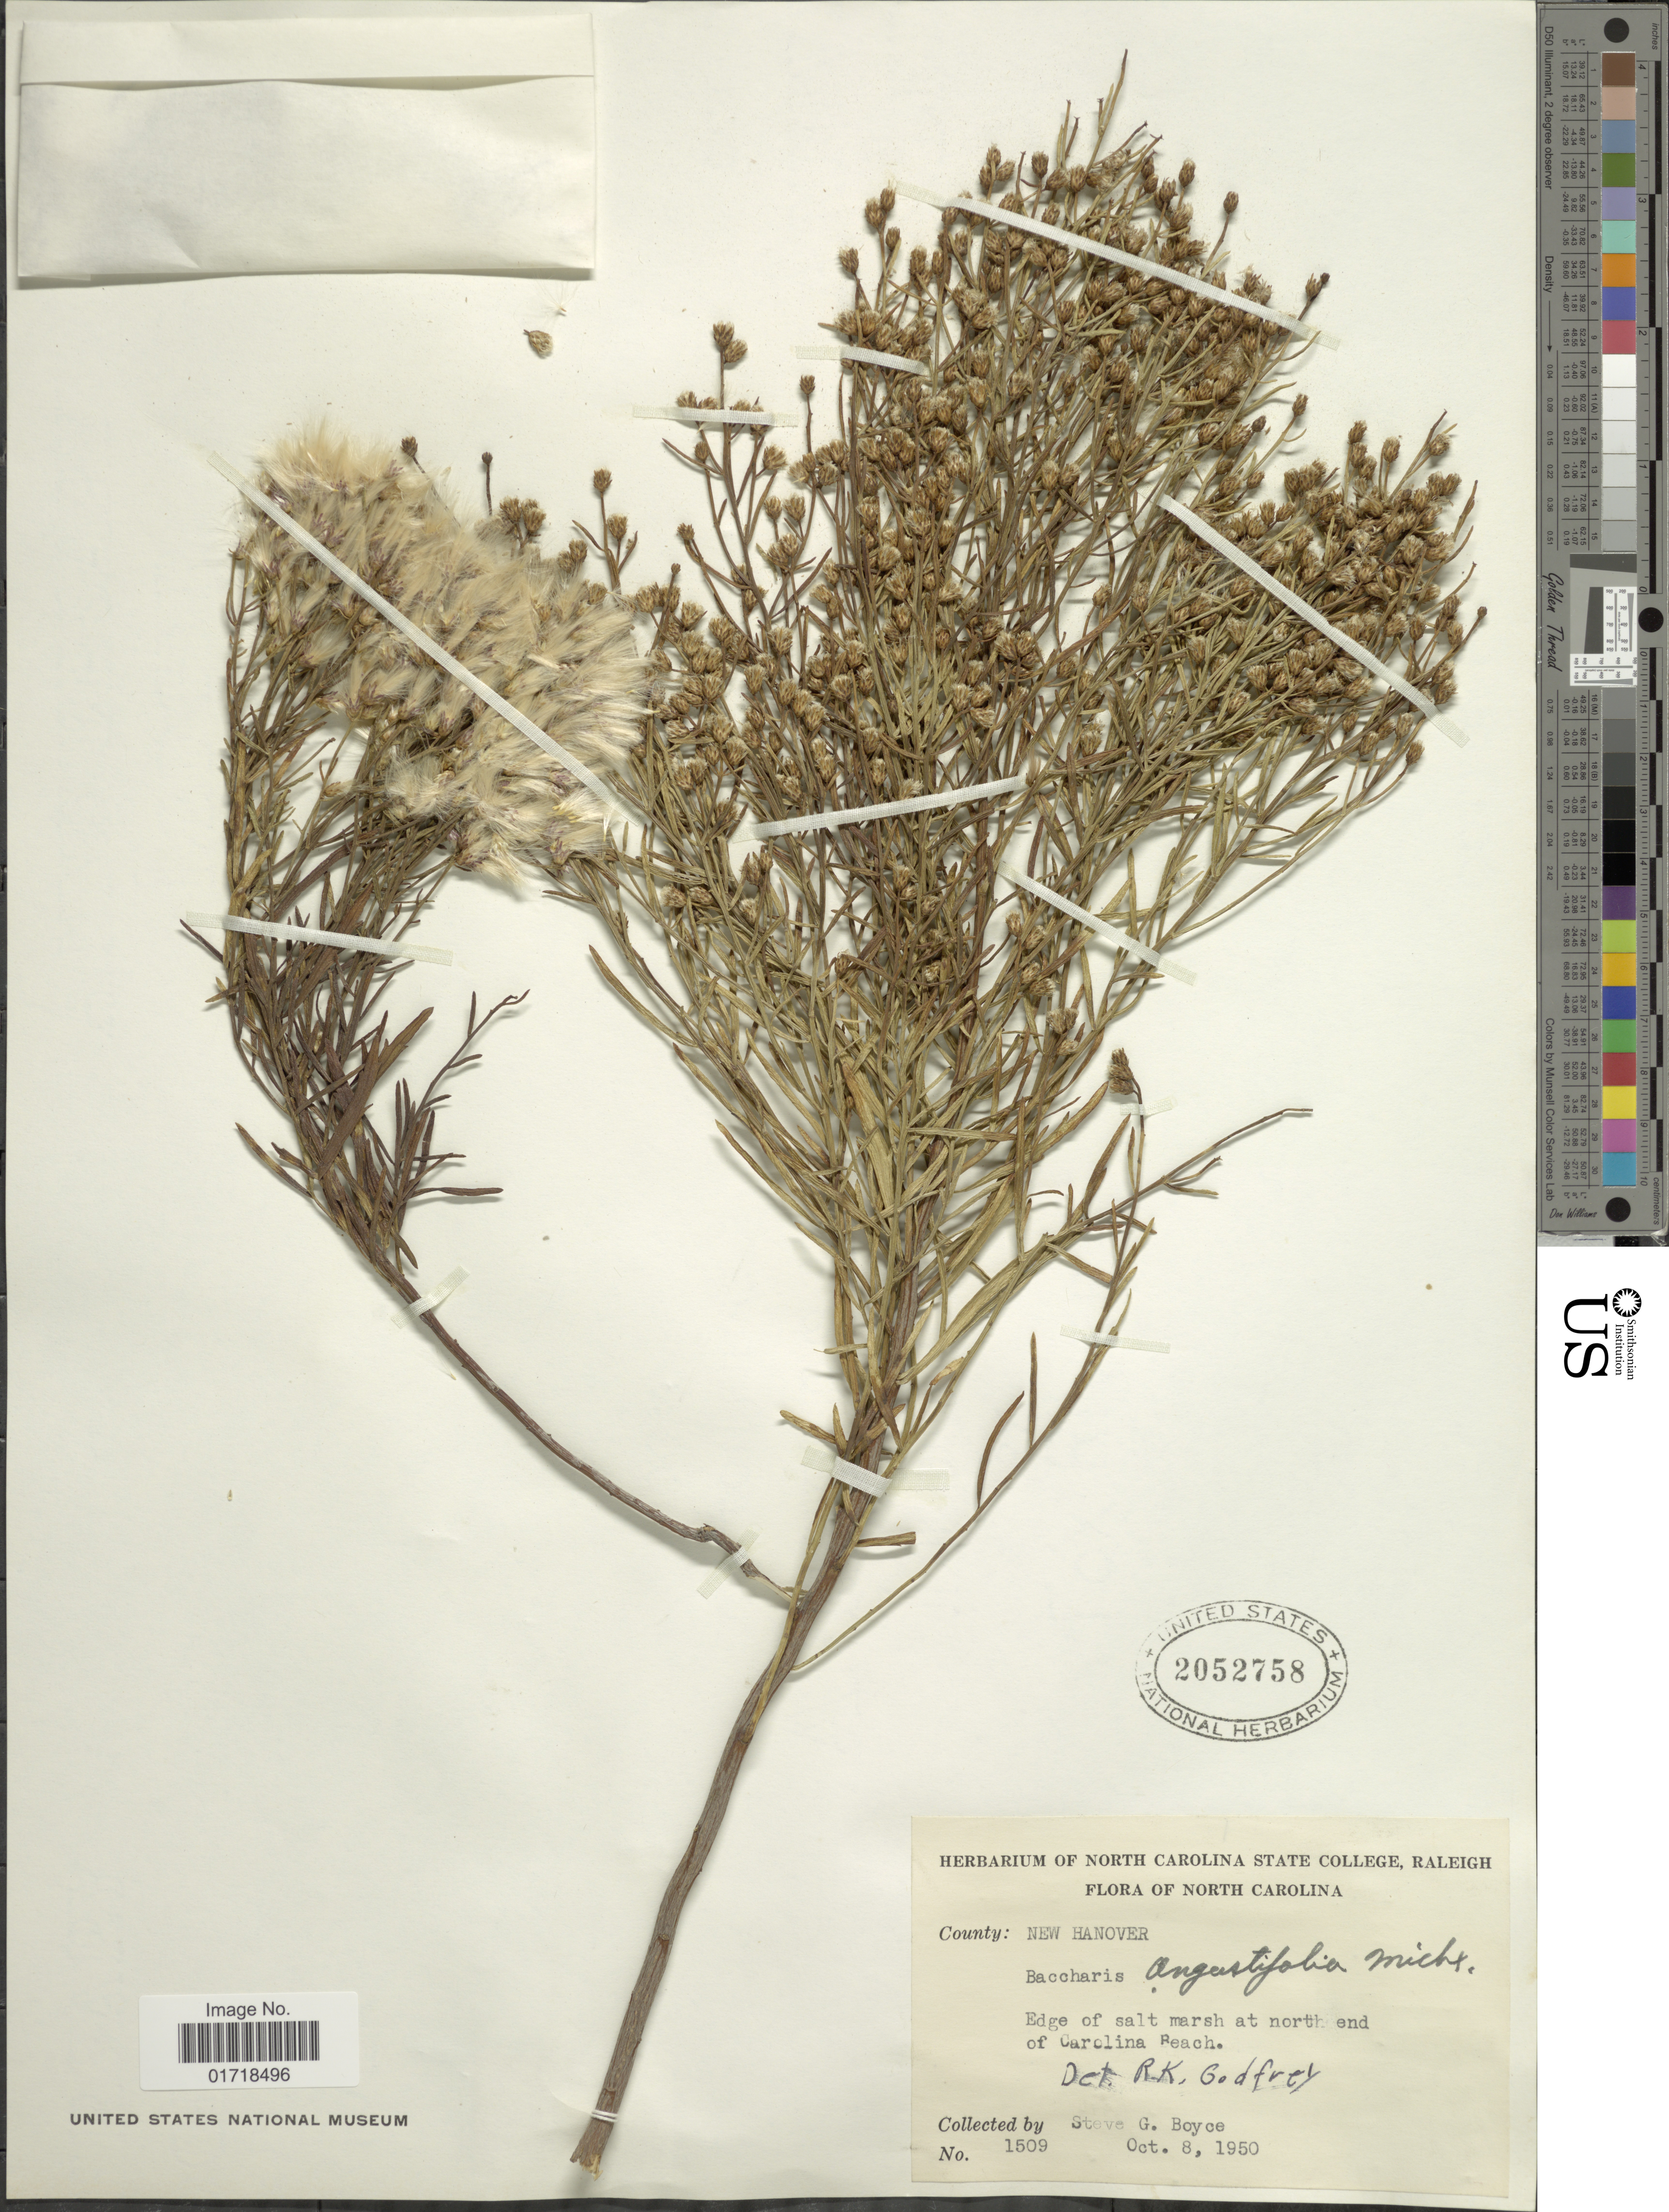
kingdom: Plantae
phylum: Tracheophyta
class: Magnoliopsida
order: Asterales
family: Asteraceae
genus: Baccharis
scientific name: Baccharis angustifolia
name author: Michx.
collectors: S. Boyce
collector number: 1509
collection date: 1950-10-08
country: United States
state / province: North Carolina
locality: New Hanover, Edge of salt marsh at north end of Carolina Reach.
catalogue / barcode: US 2052758